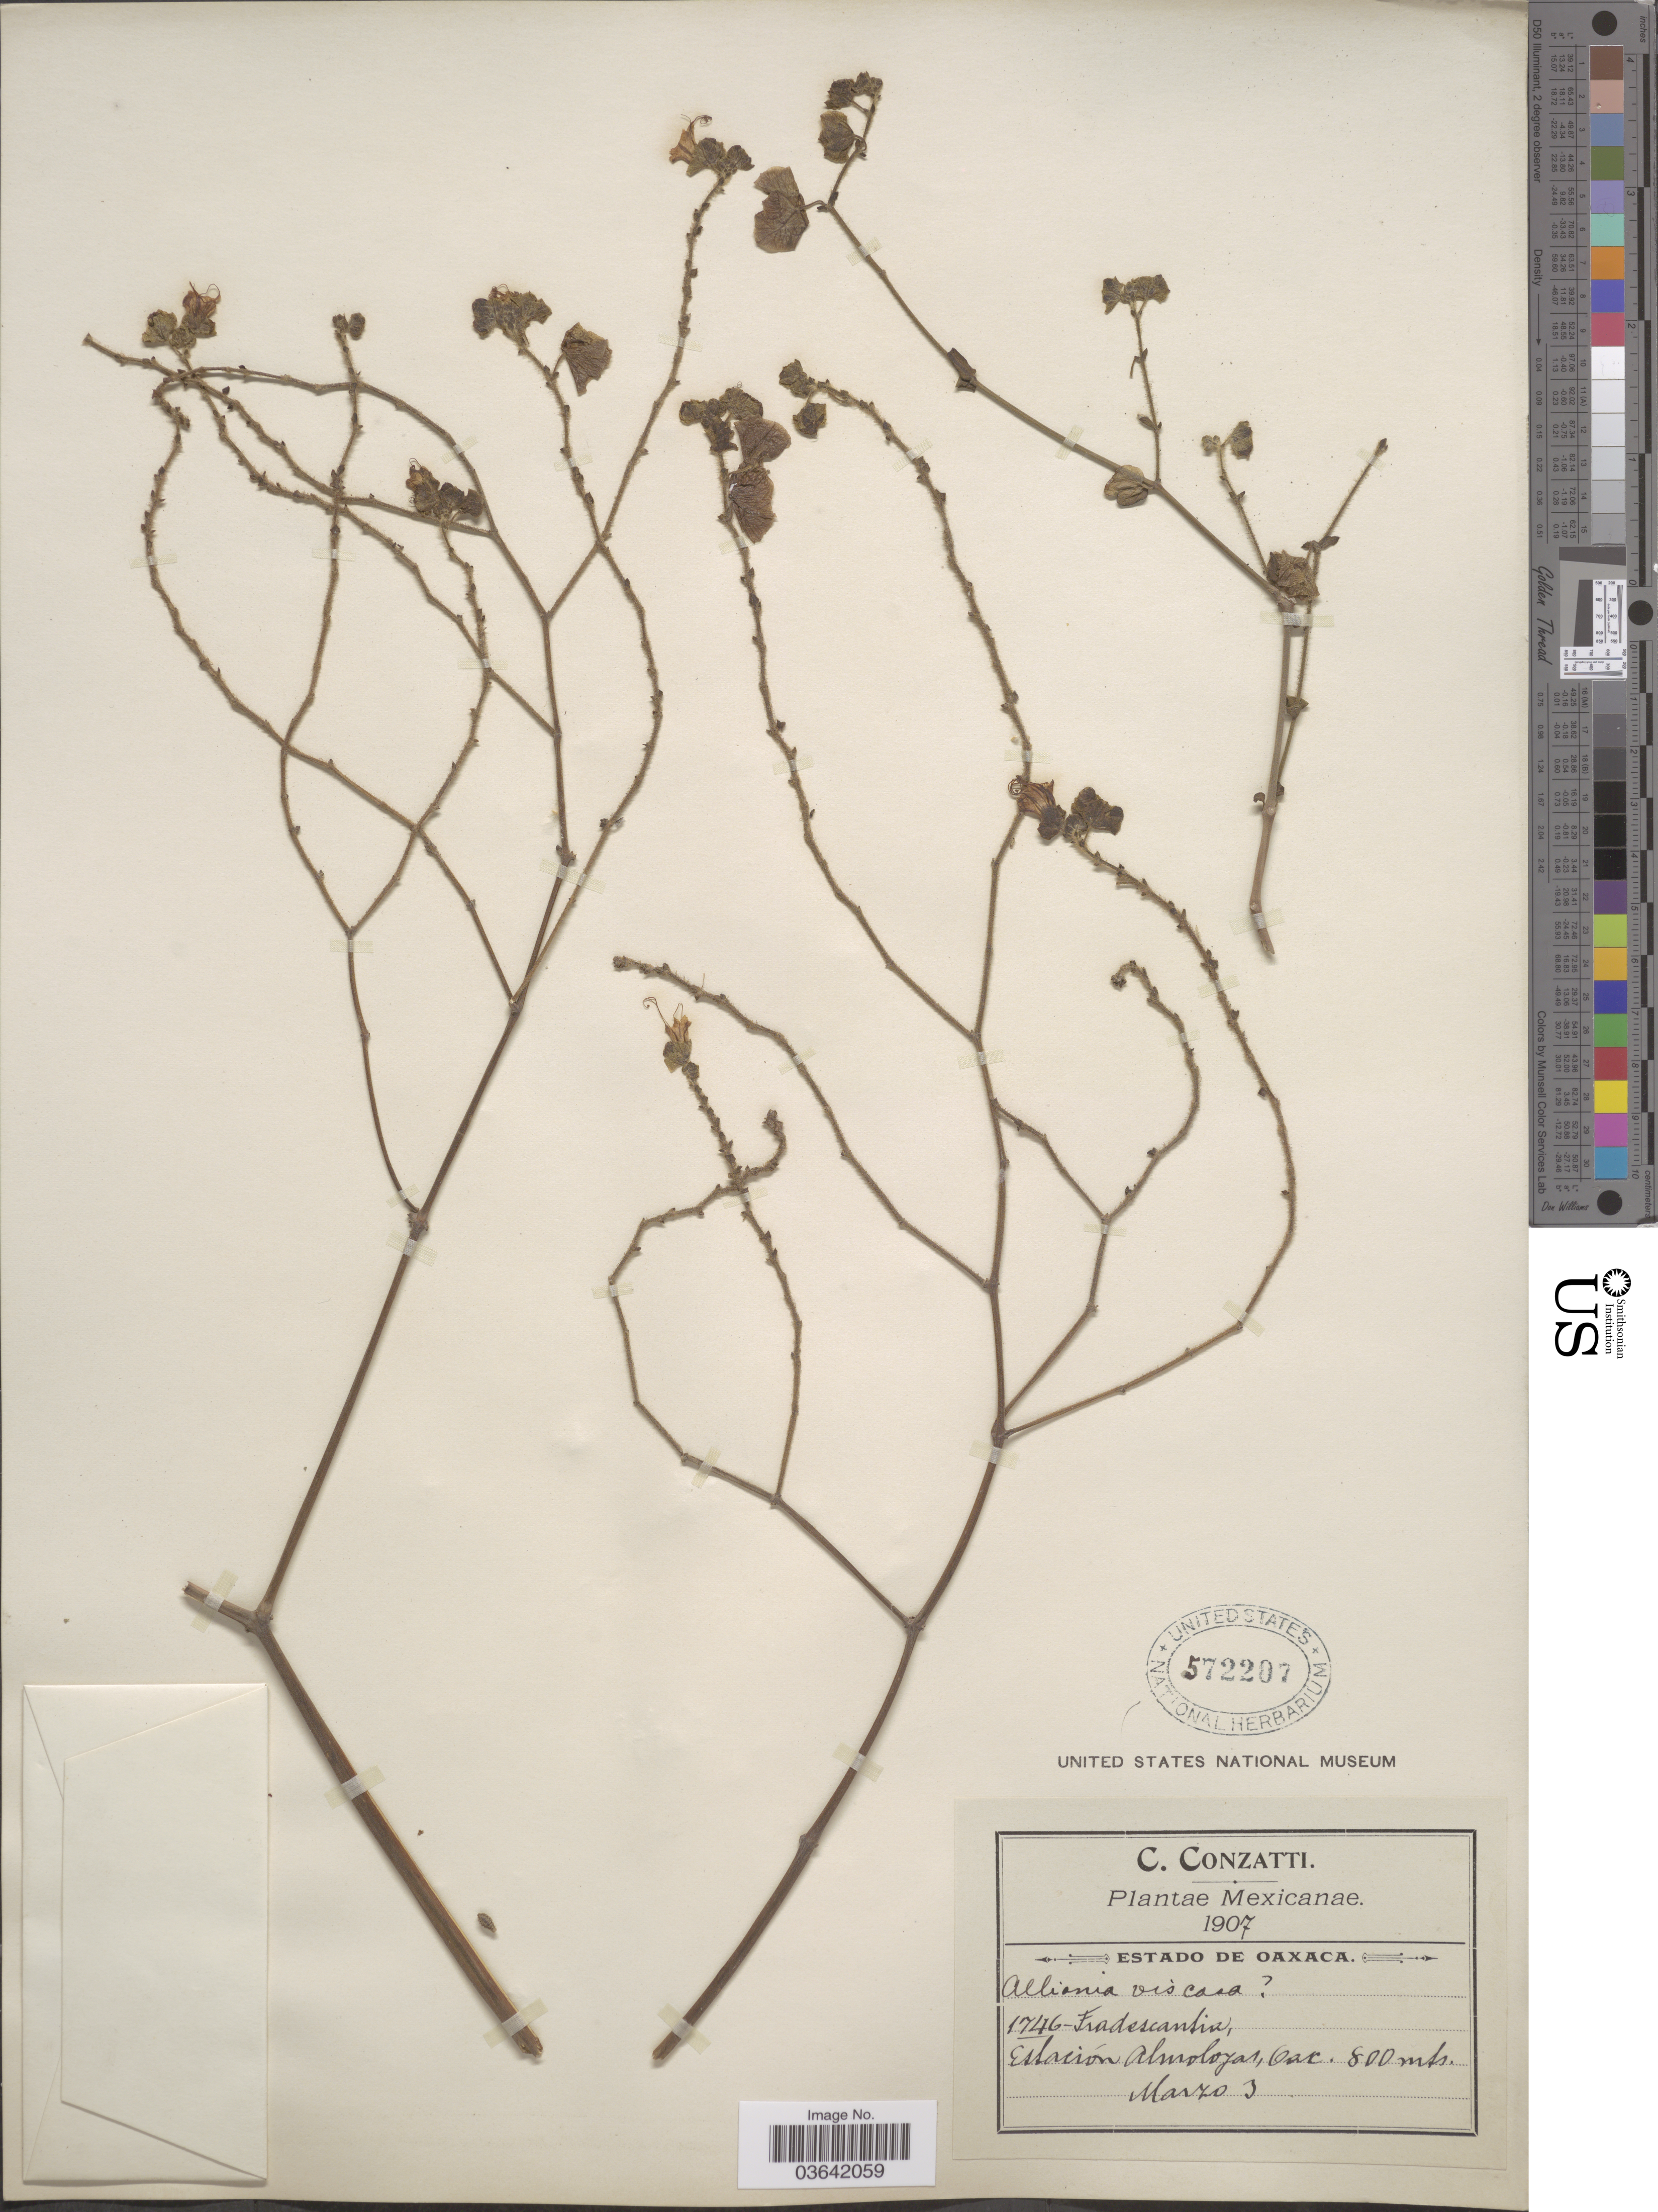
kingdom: Plantae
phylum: Tracheophyta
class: Magnoliopsida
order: Caryophyllales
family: Nyctaginaceae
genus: Mirabilis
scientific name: Mirabilis sp.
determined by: Strong, Mark T., (BOT), Smithsonian Institution - National Museum of Natural History (UNITED STATES)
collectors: C. Conzatti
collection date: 1907-03-03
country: Mexico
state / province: Oaxaca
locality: Tradescantia, Estación Almolozas.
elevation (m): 800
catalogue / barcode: US 572207